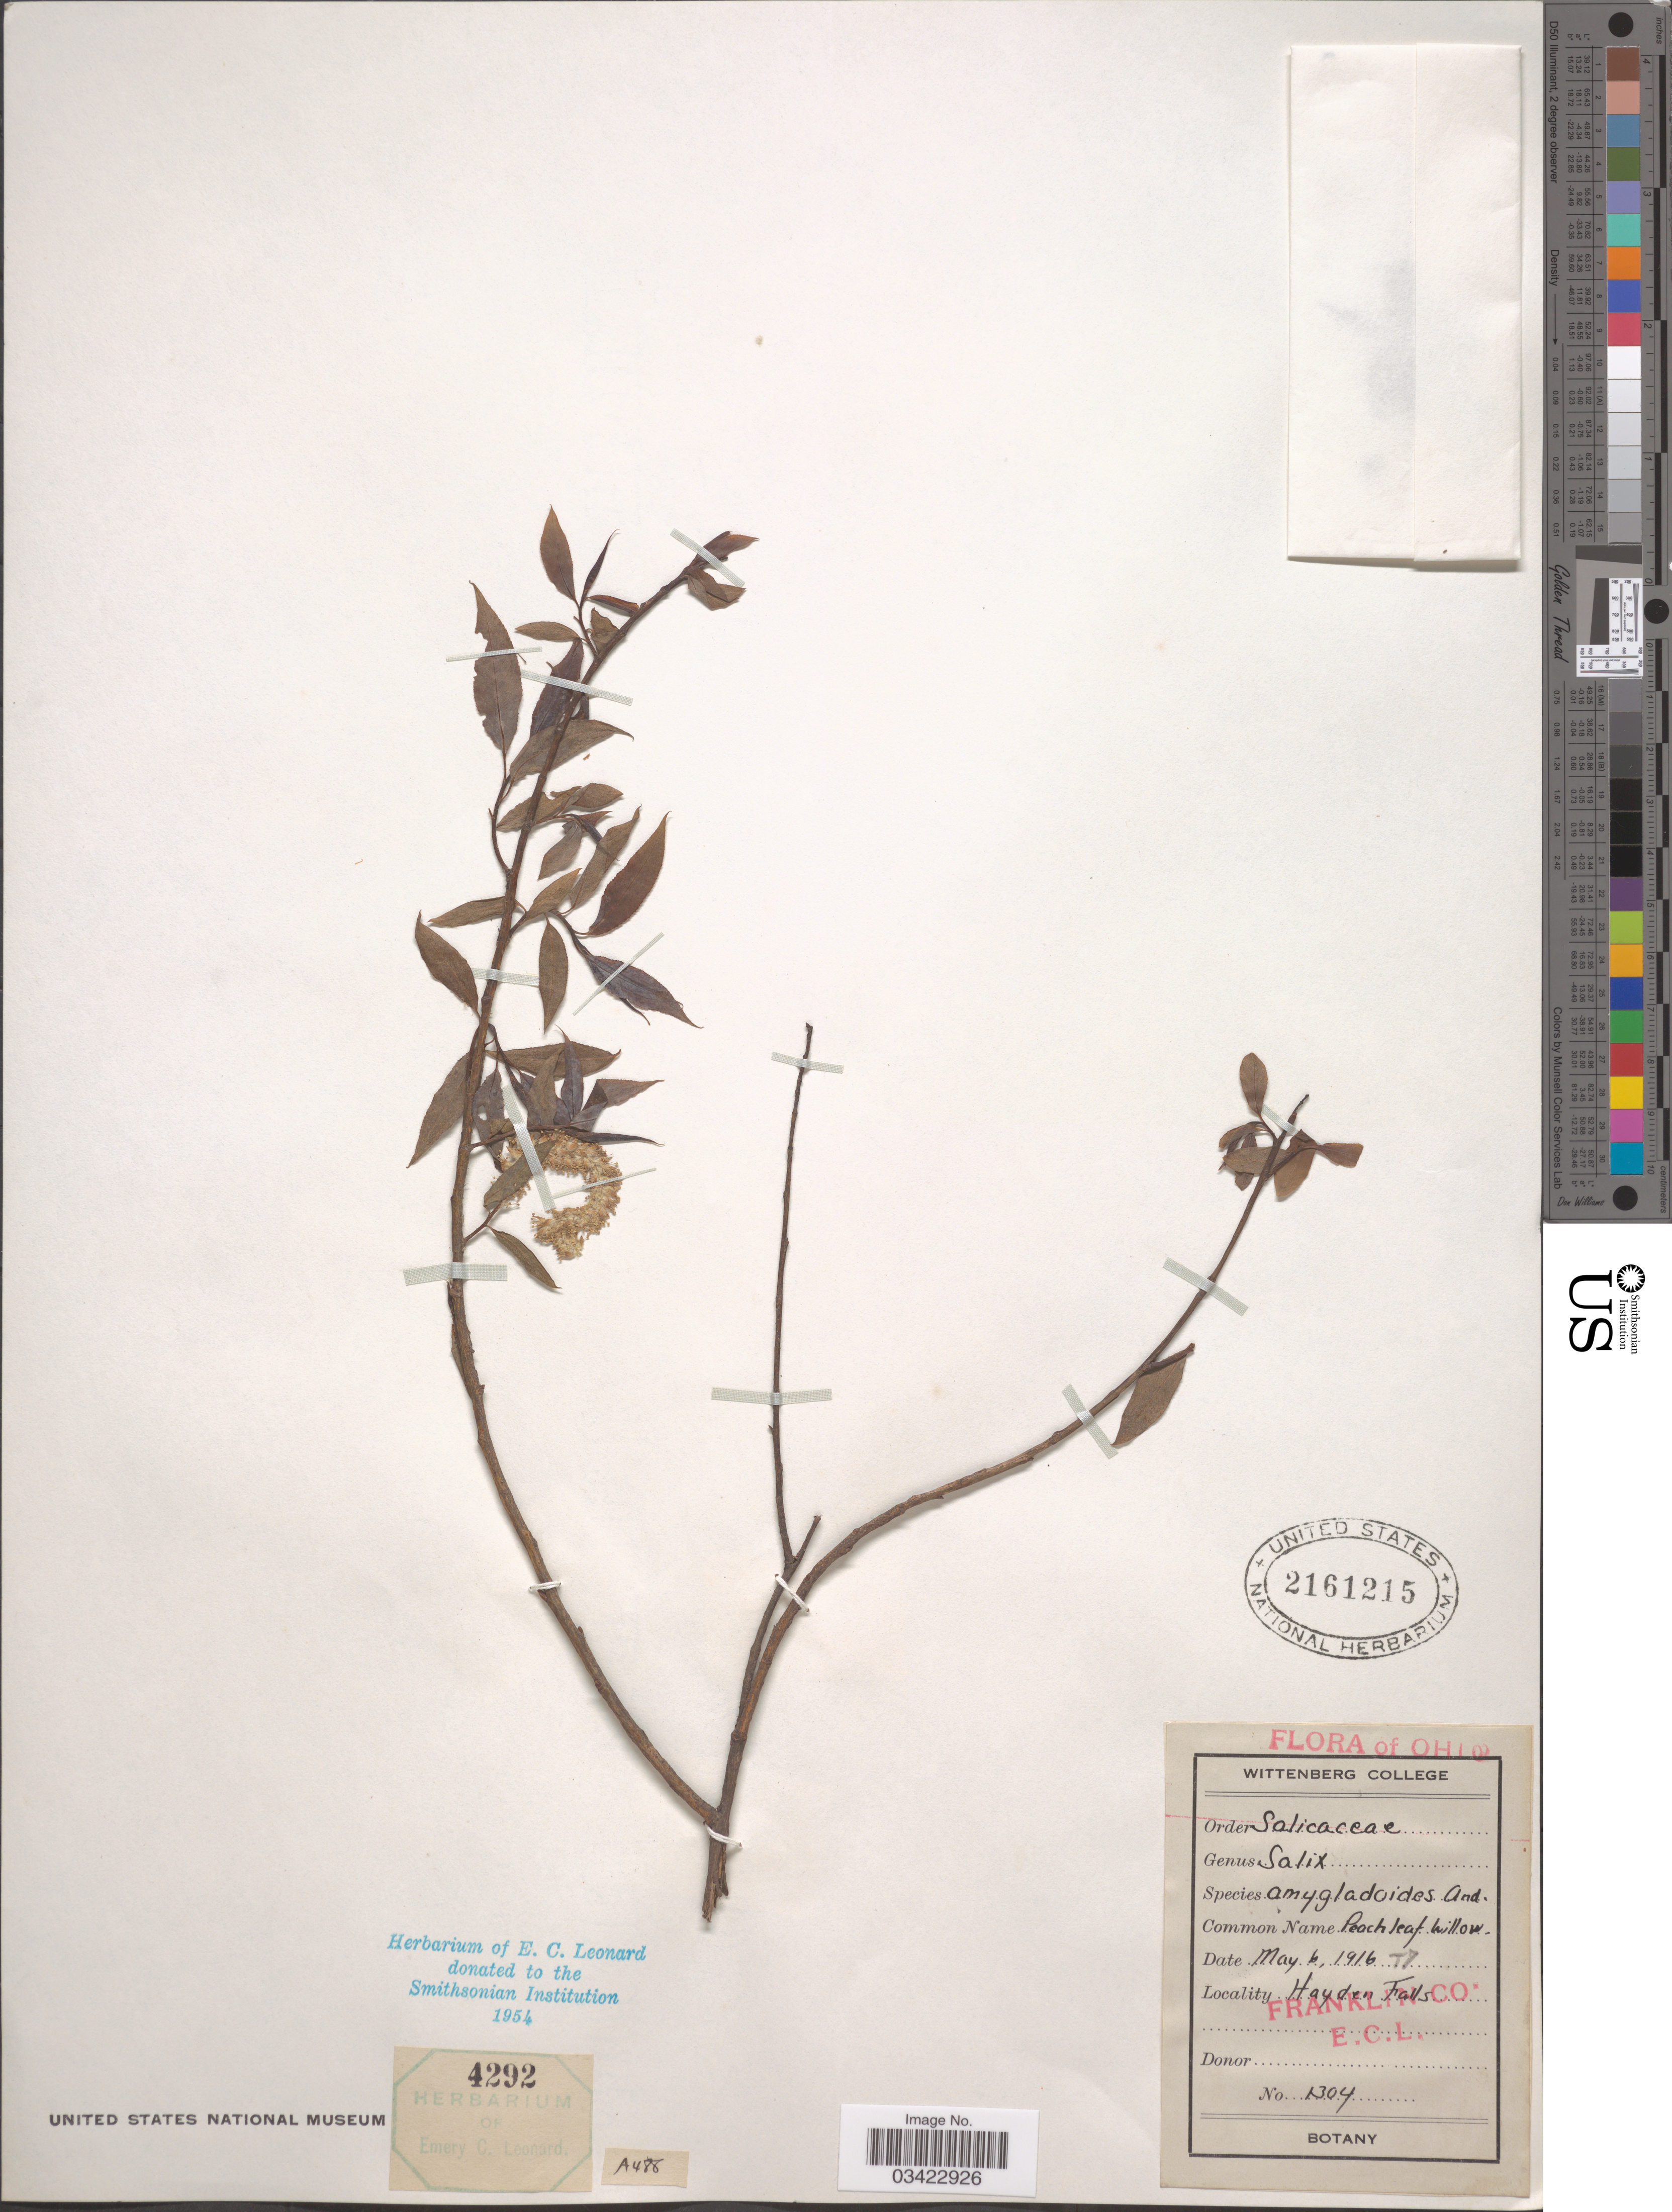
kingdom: Plantae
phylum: Tracheophyta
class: Magnoliopsida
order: Malpighiales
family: Salicaceae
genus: Salix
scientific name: Salix amygdaloides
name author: Andersson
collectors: E. C. Leonard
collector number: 1304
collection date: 1916-05-06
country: United States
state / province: Ohio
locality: Hayden Falls. Franklin Co.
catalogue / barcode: US 2161215